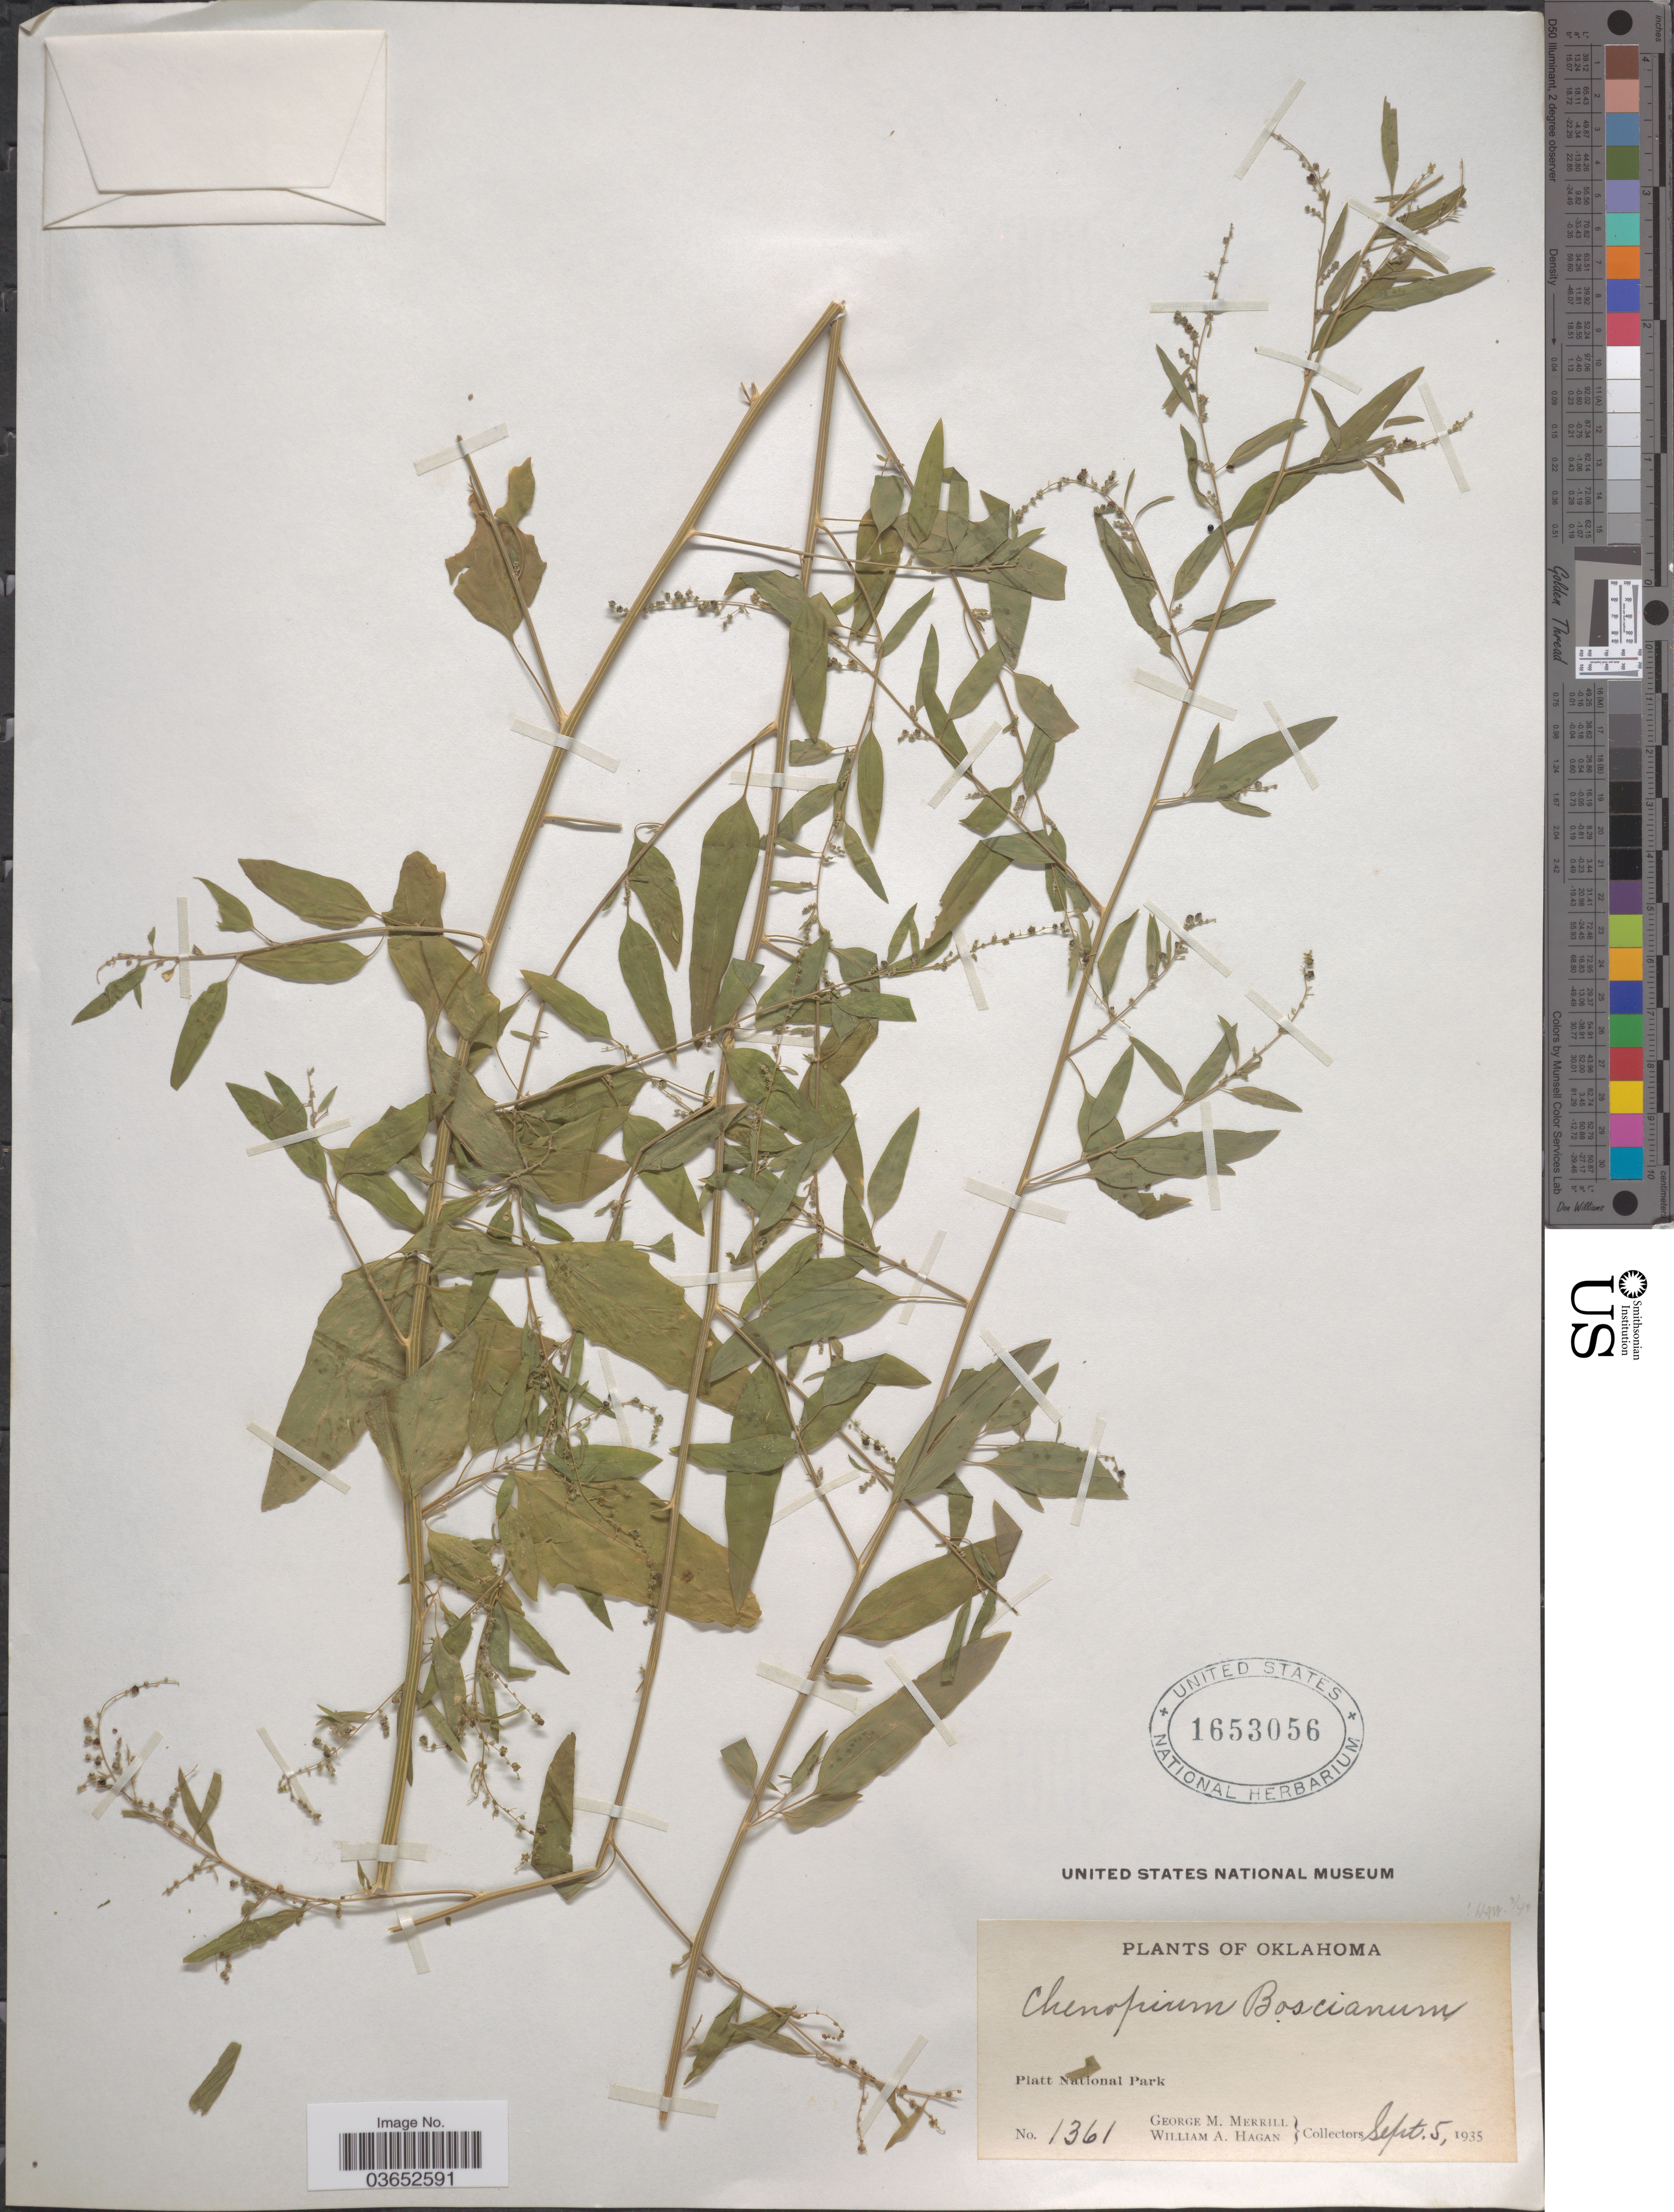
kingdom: Plantae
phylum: Tracheophyta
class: Magnoliopsida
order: Caryophyllales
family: Amaranthaceae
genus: Chenopodium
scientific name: Chenopodium boscianum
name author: Moq.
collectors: G. M. Merrill & W. Hagan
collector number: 1361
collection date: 1935-09-05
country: United States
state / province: Oklahoma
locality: Platt National Park.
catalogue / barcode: US 1653056